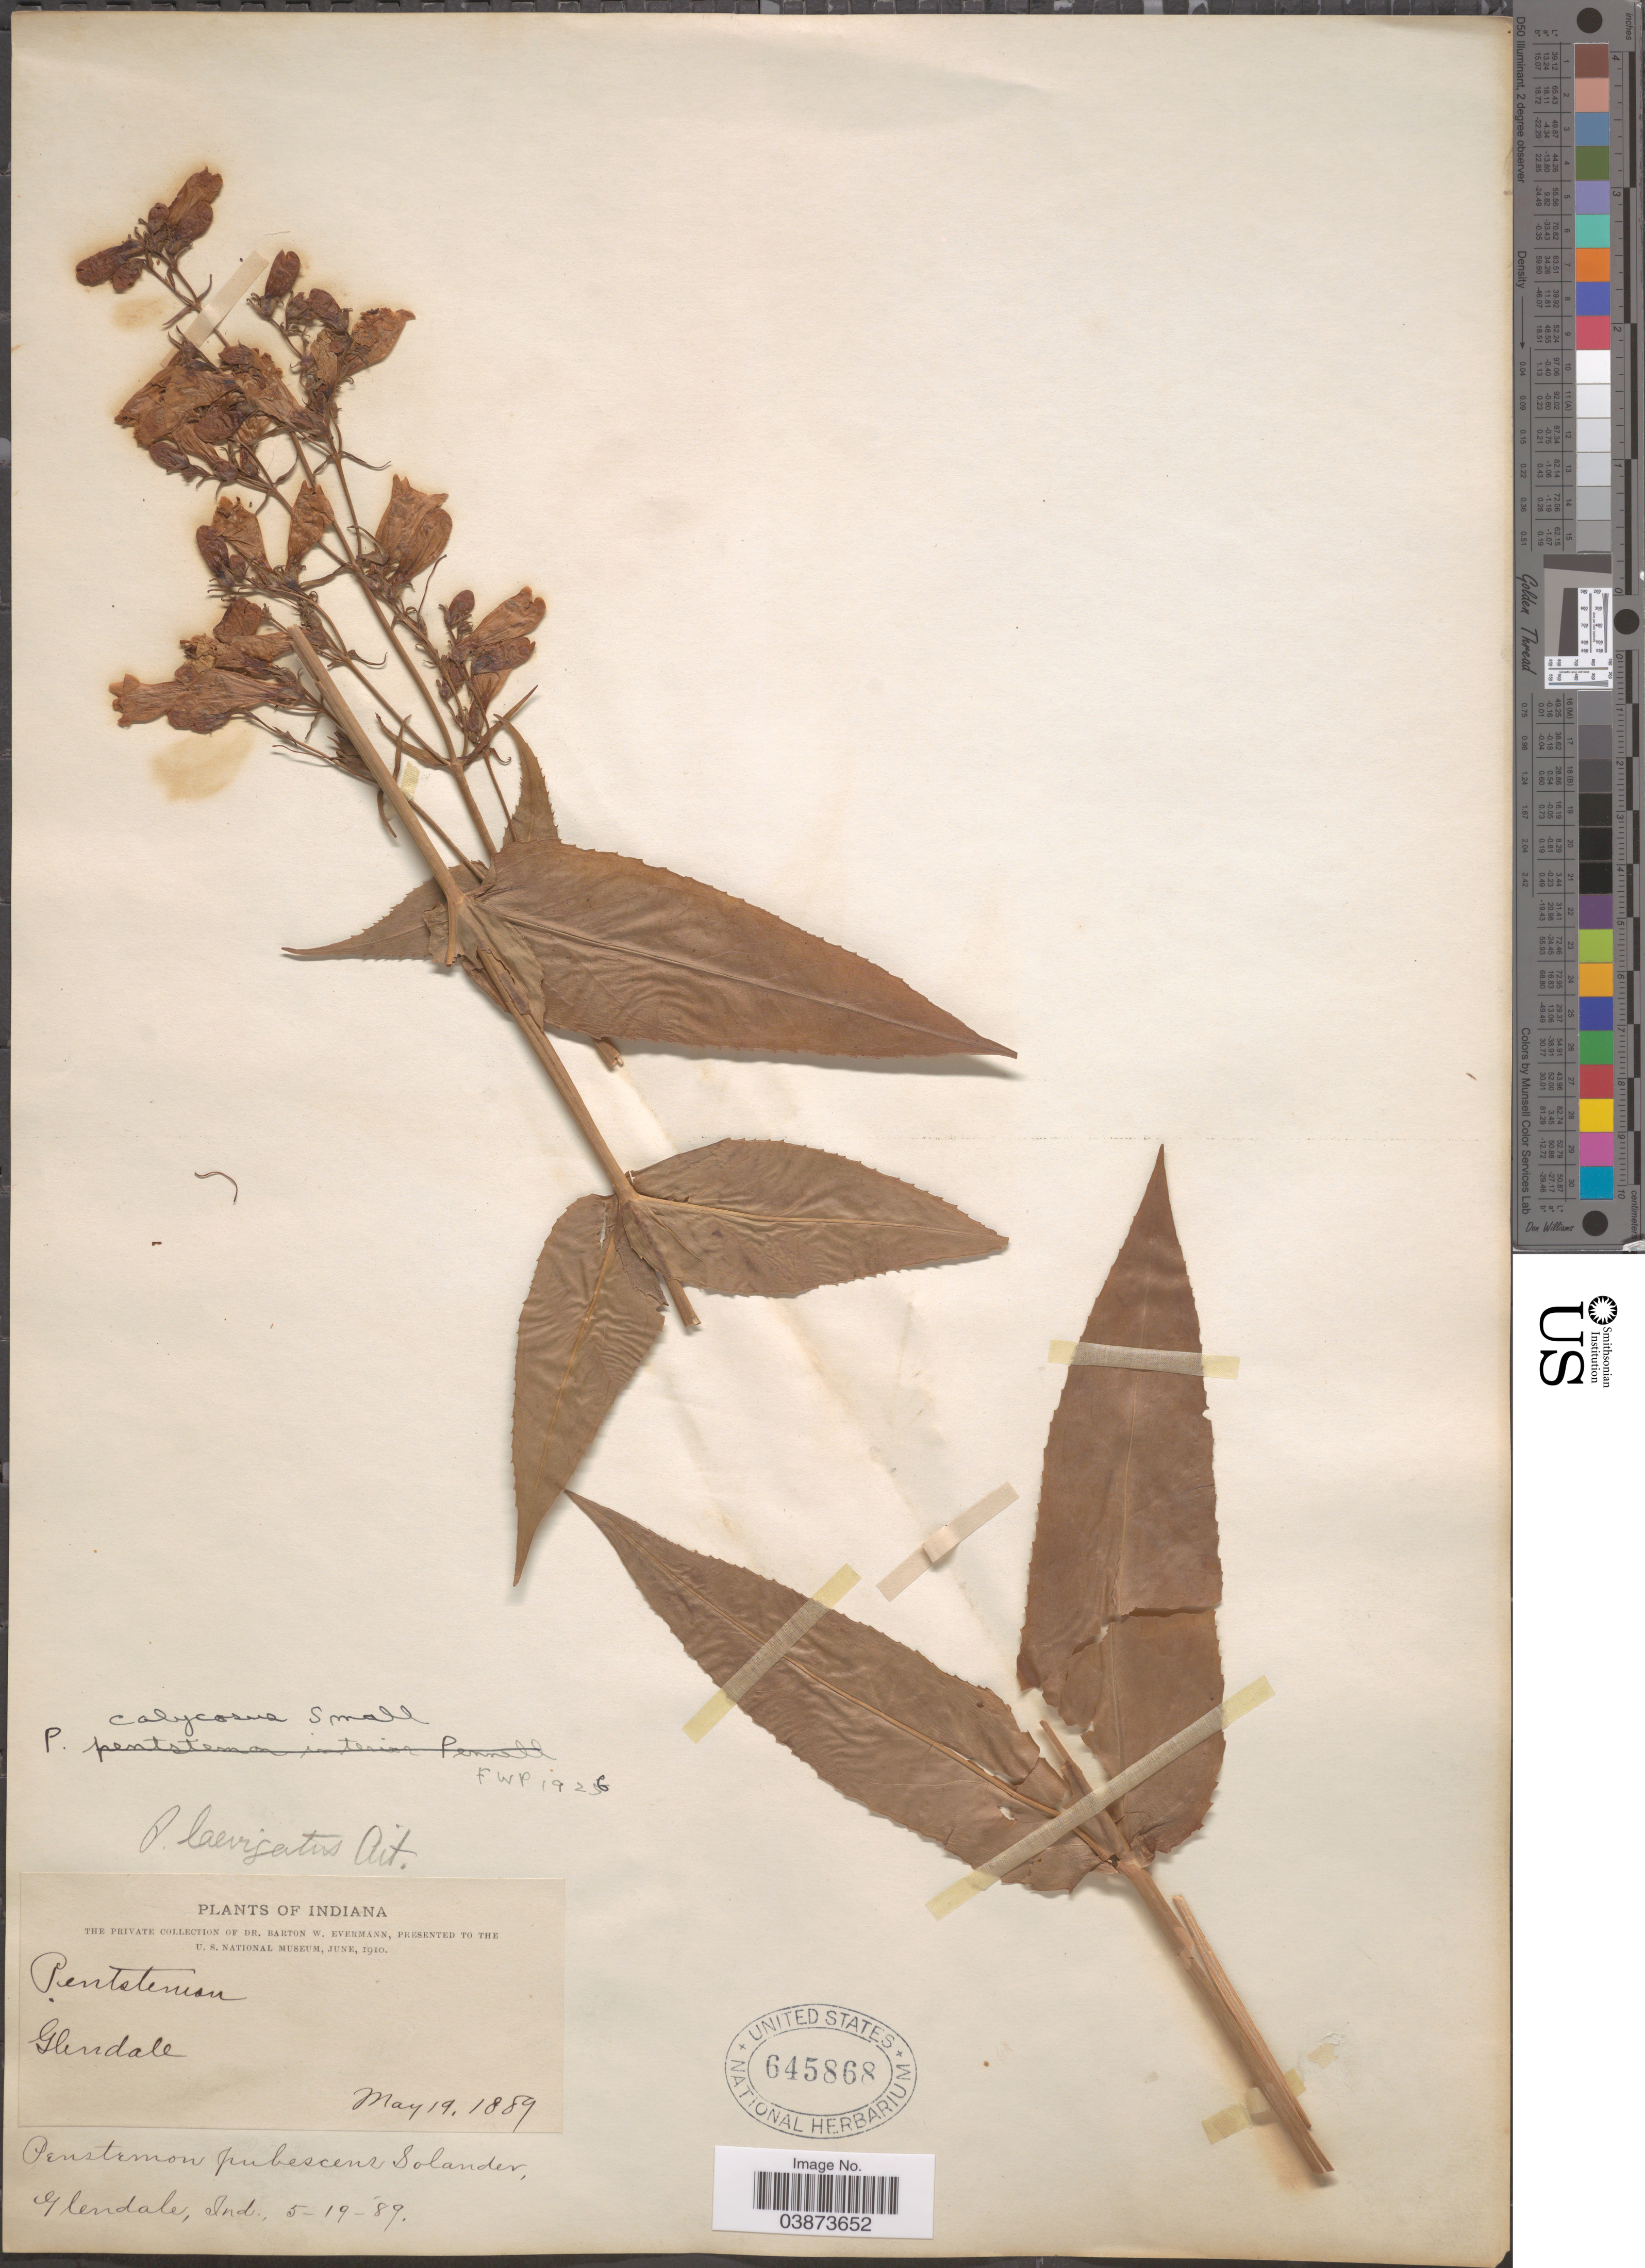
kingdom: Plantae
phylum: Tracheophyta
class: Magnoliopsida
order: Lamiales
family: Plantaginaceae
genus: Penstemon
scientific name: Penstemon calycosus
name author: Small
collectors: B. W. Evermann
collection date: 1889-05-19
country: United States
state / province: Indiana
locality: Glendale.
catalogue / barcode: US 645868